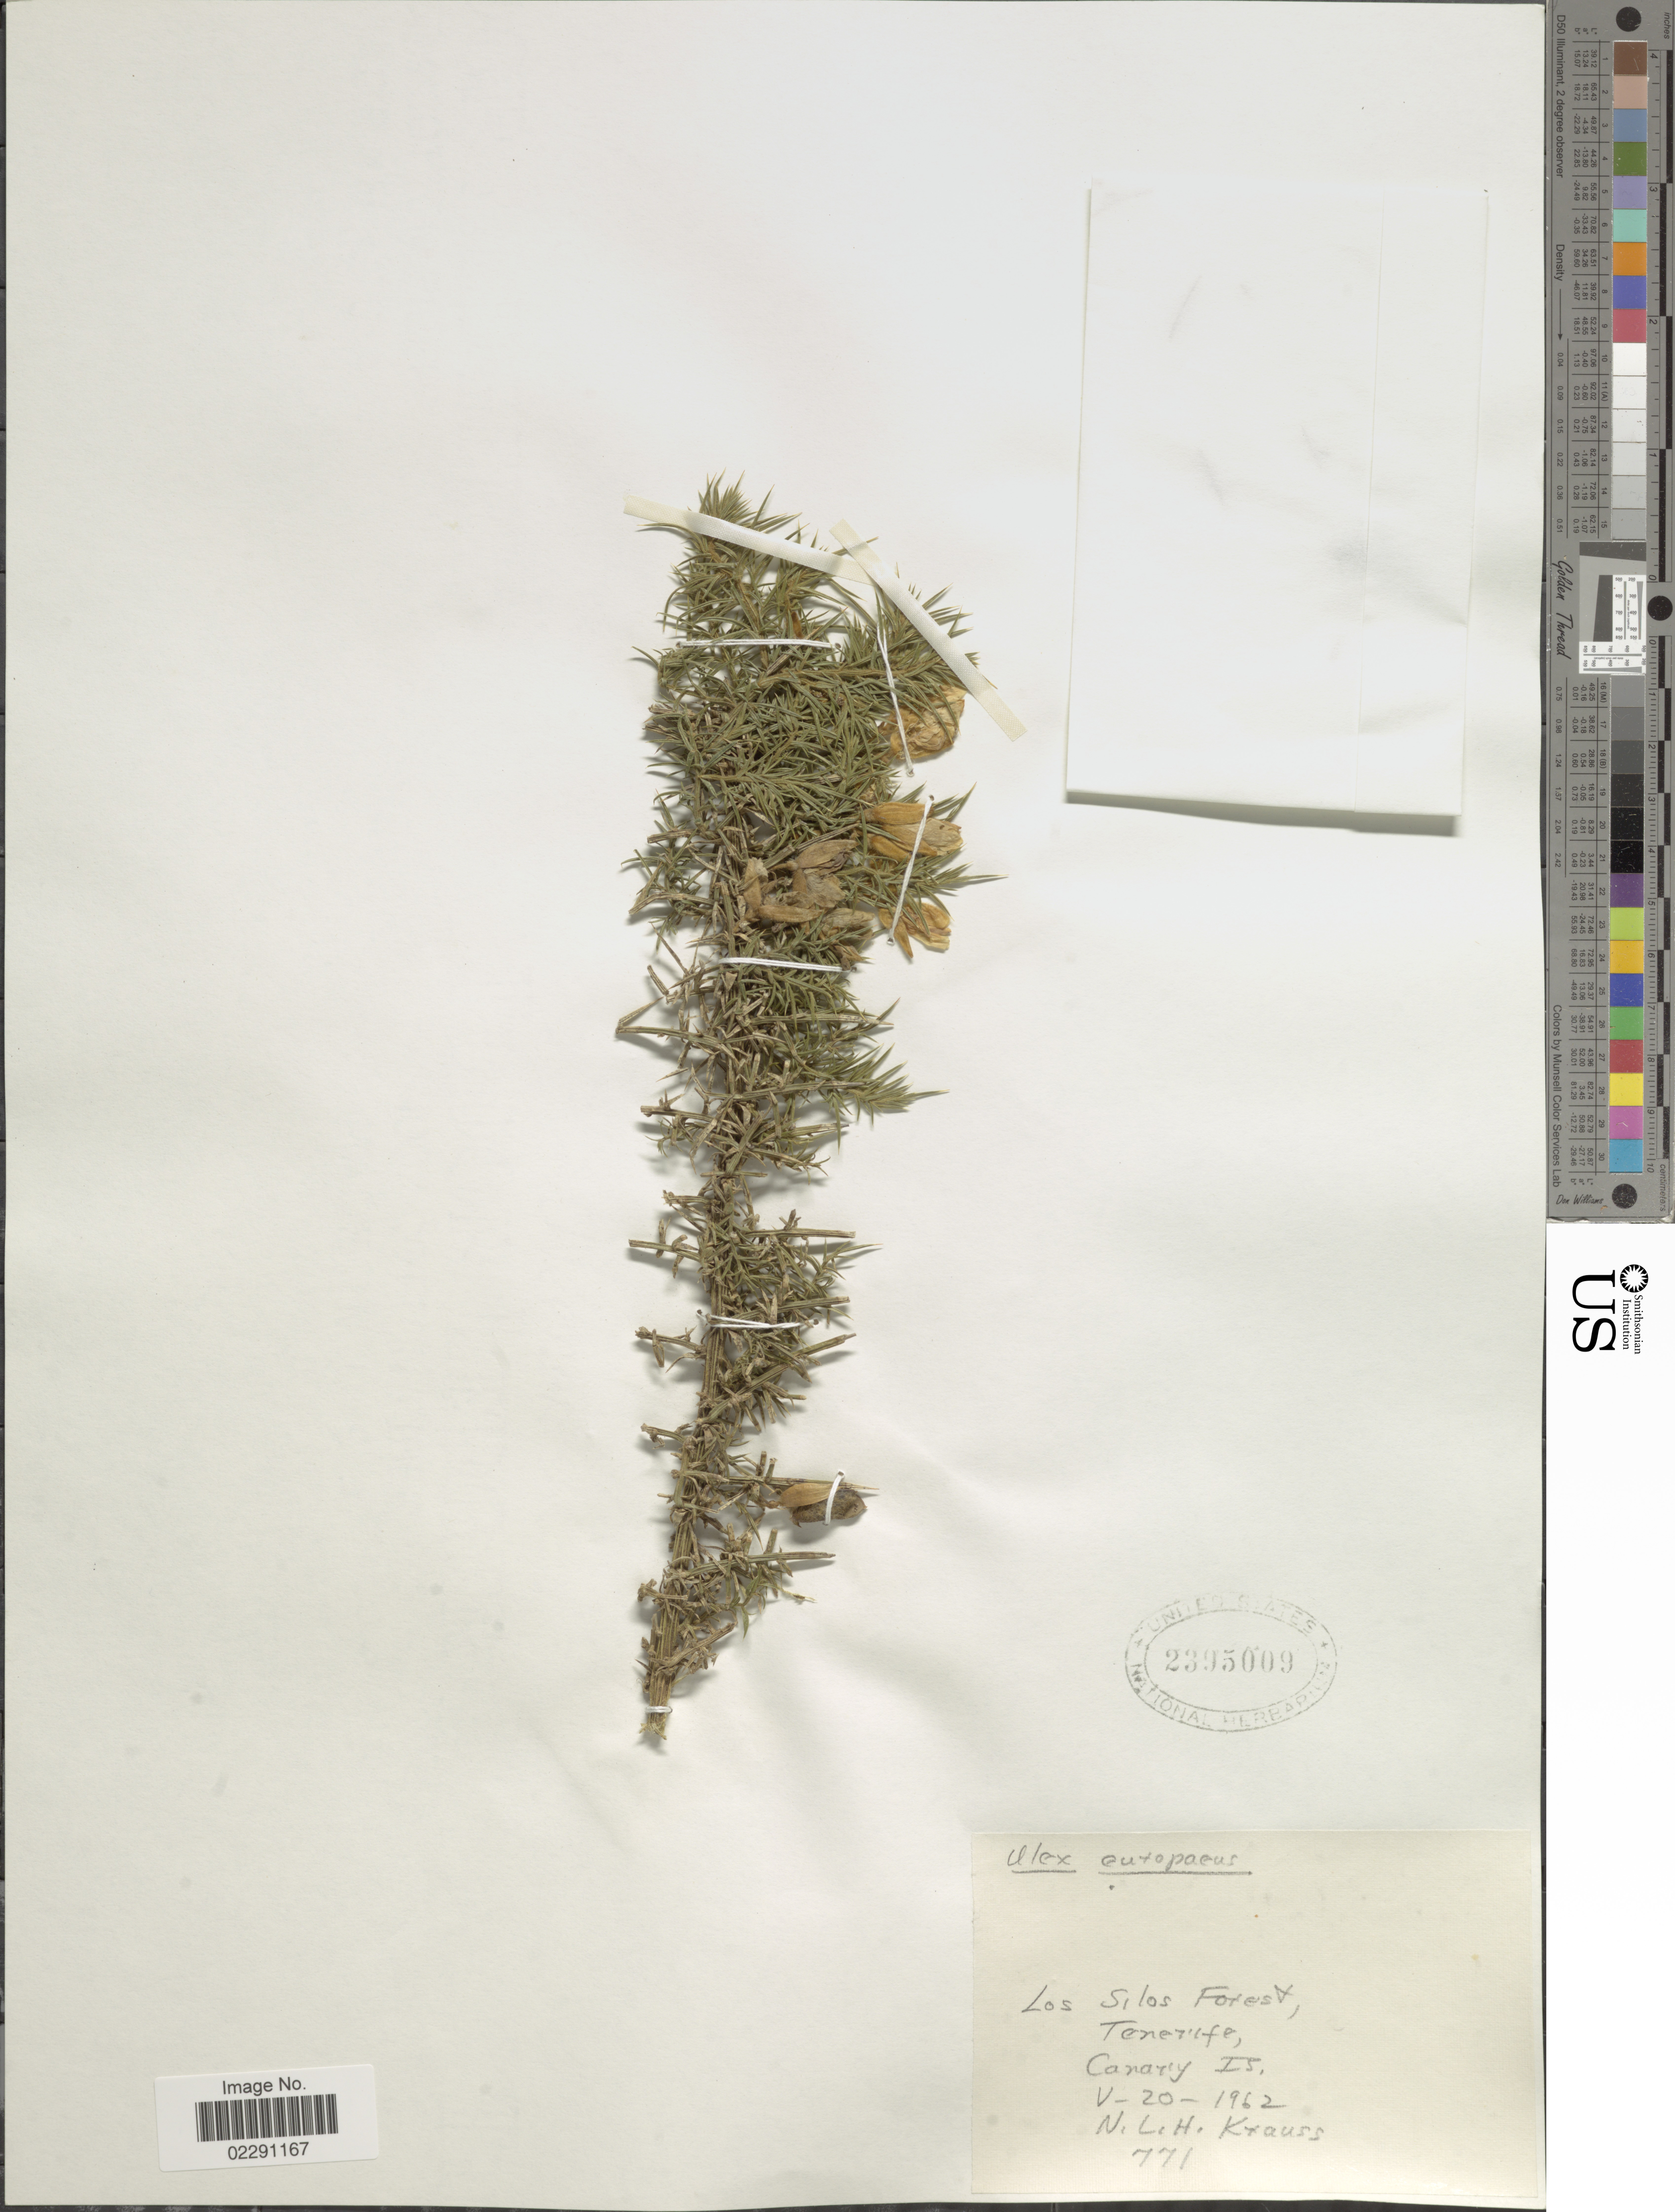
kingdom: Plantae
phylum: Tracheophyta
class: Magnoliopsida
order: Fabales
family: Fabaceae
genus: Ulex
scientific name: Ulex europaeus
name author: L.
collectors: N. Krauss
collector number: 771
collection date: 1962-05-20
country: Spain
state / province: Canarias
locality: Los Silos Forest, Tenerife, Canary Is.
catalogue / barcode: US 2395009